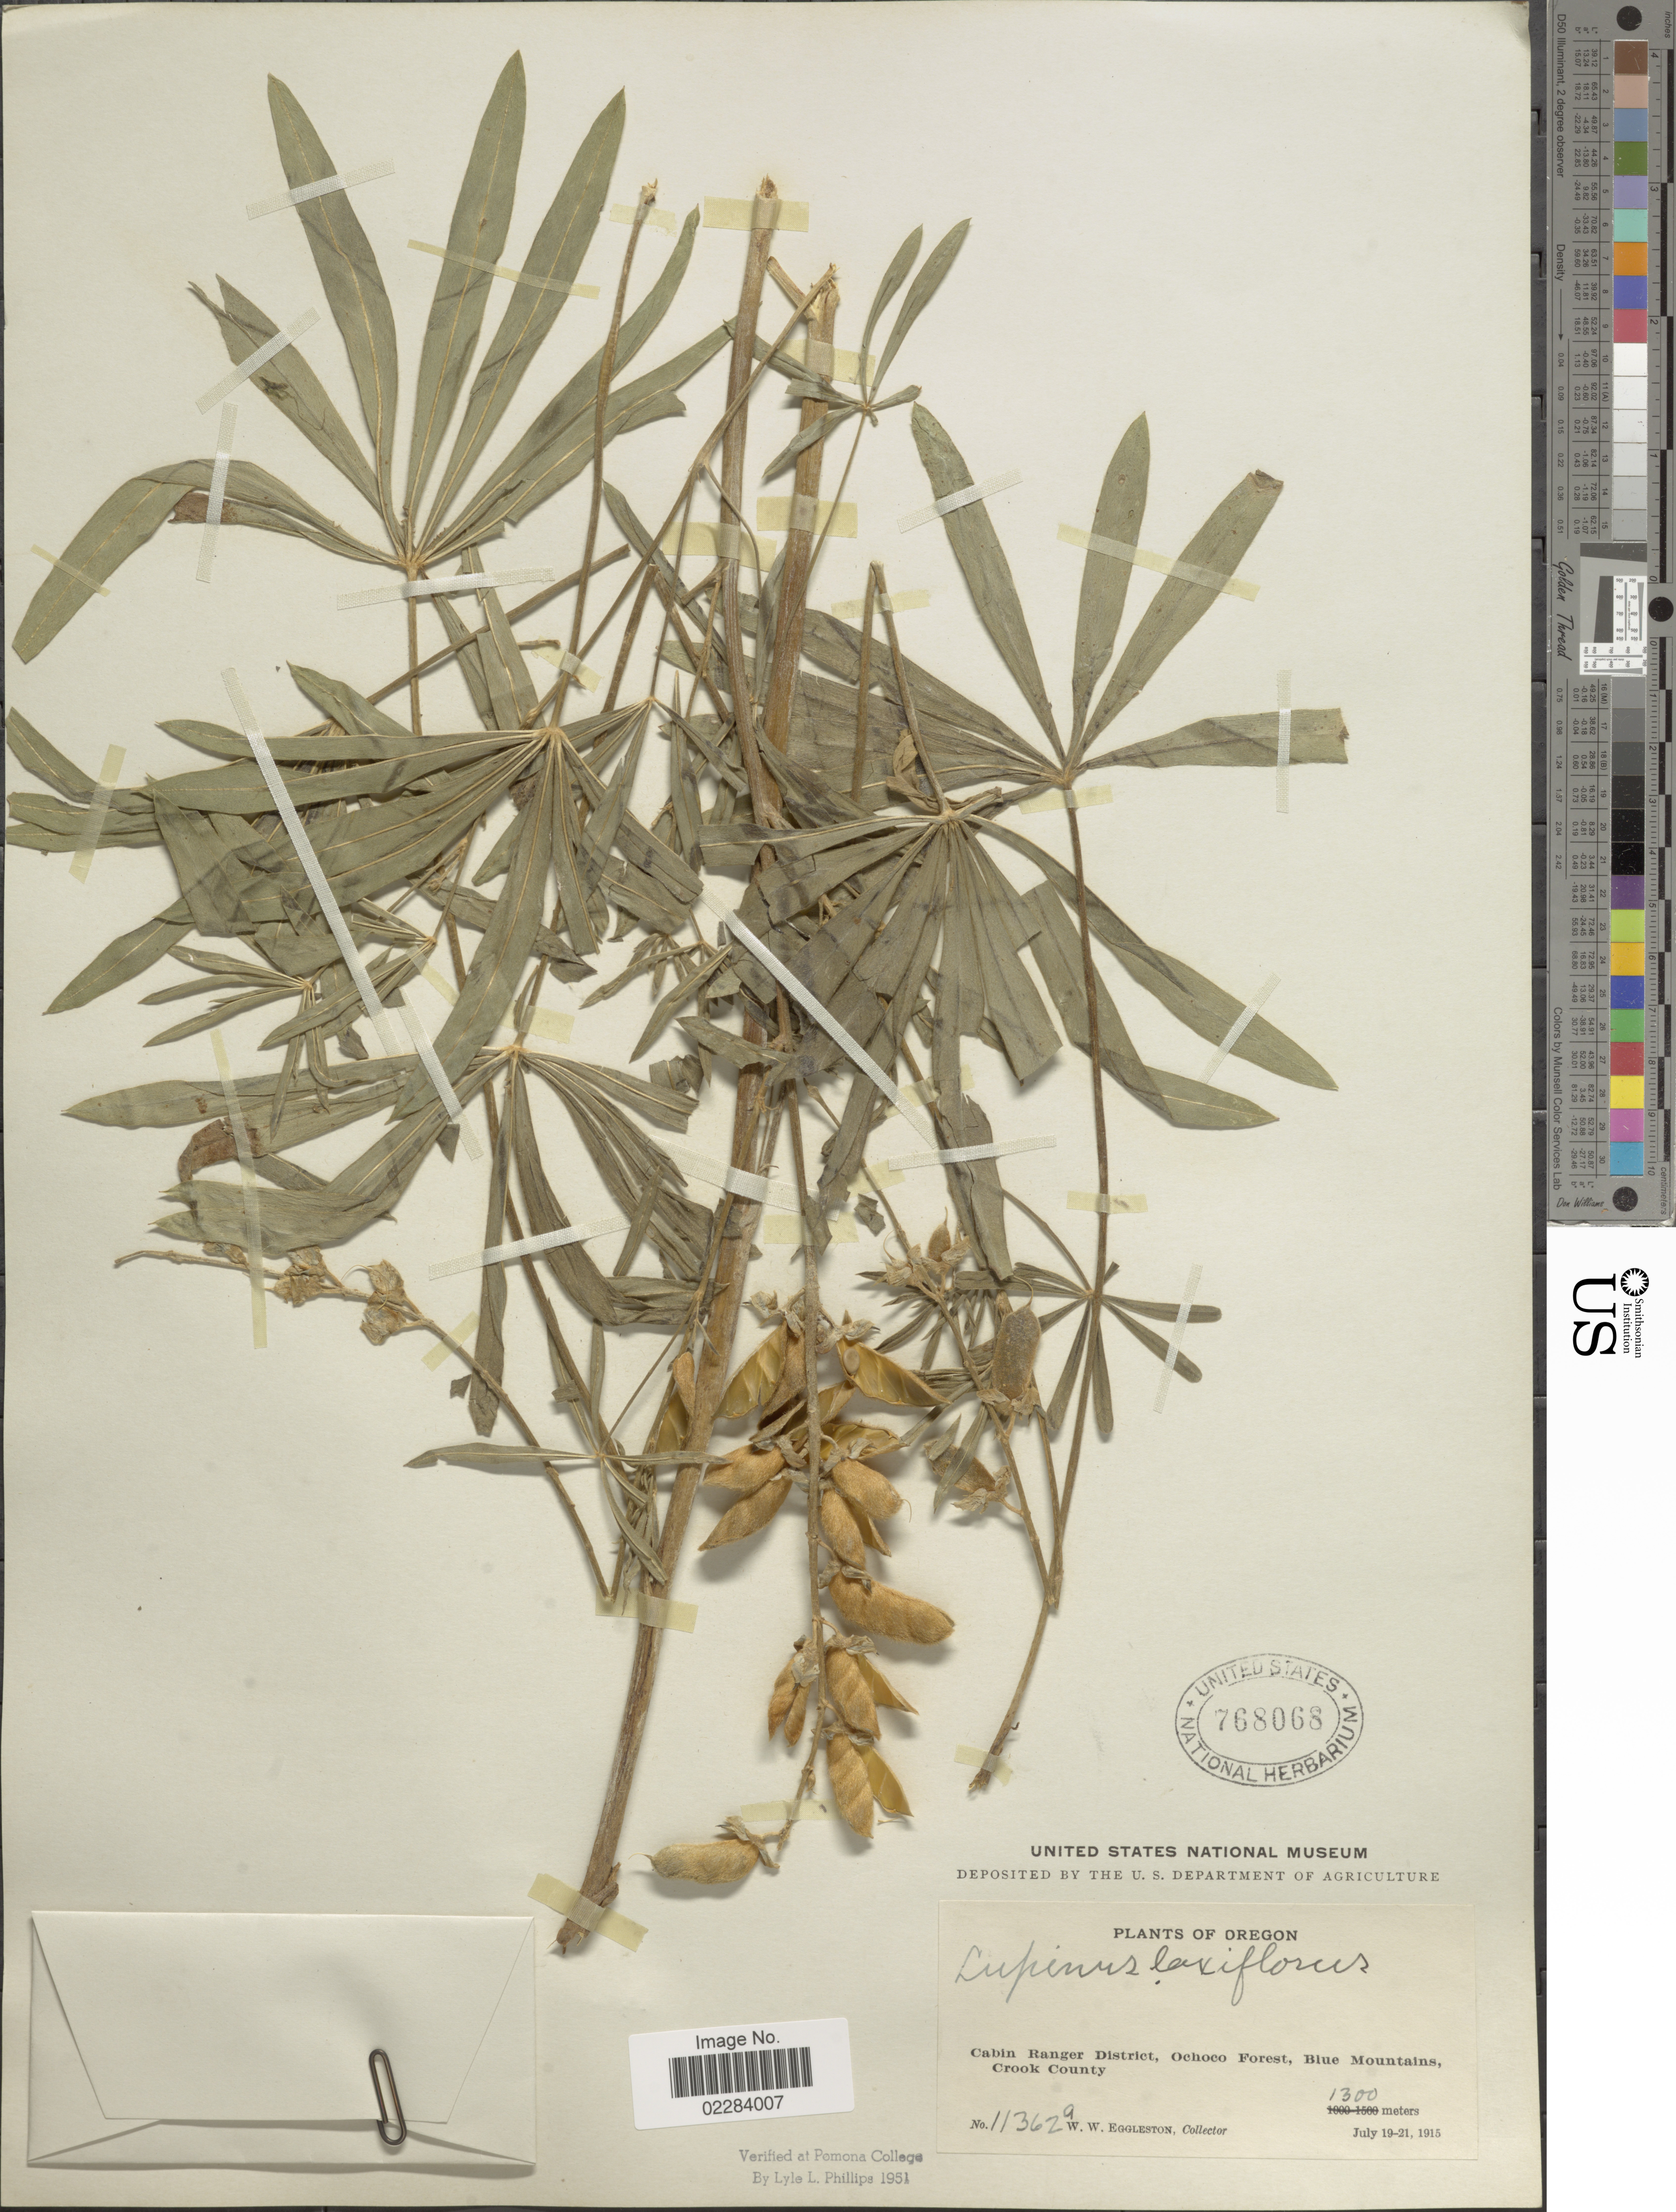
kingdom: Plantae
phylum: Tracheophyta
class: Magnoliopsida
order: Fabales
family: Fabaceae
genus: Lupinus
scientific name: Lupinus arbustus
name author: Lindl.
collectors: W. W. Eggleston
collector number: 113629*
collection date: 1915-07-19/1915-07-21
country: United States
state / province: Oregon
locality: Cabin Ranger District, Ochoco Forest, Blue Mountains, Crook County.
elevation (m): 1300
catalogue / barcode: US 768068